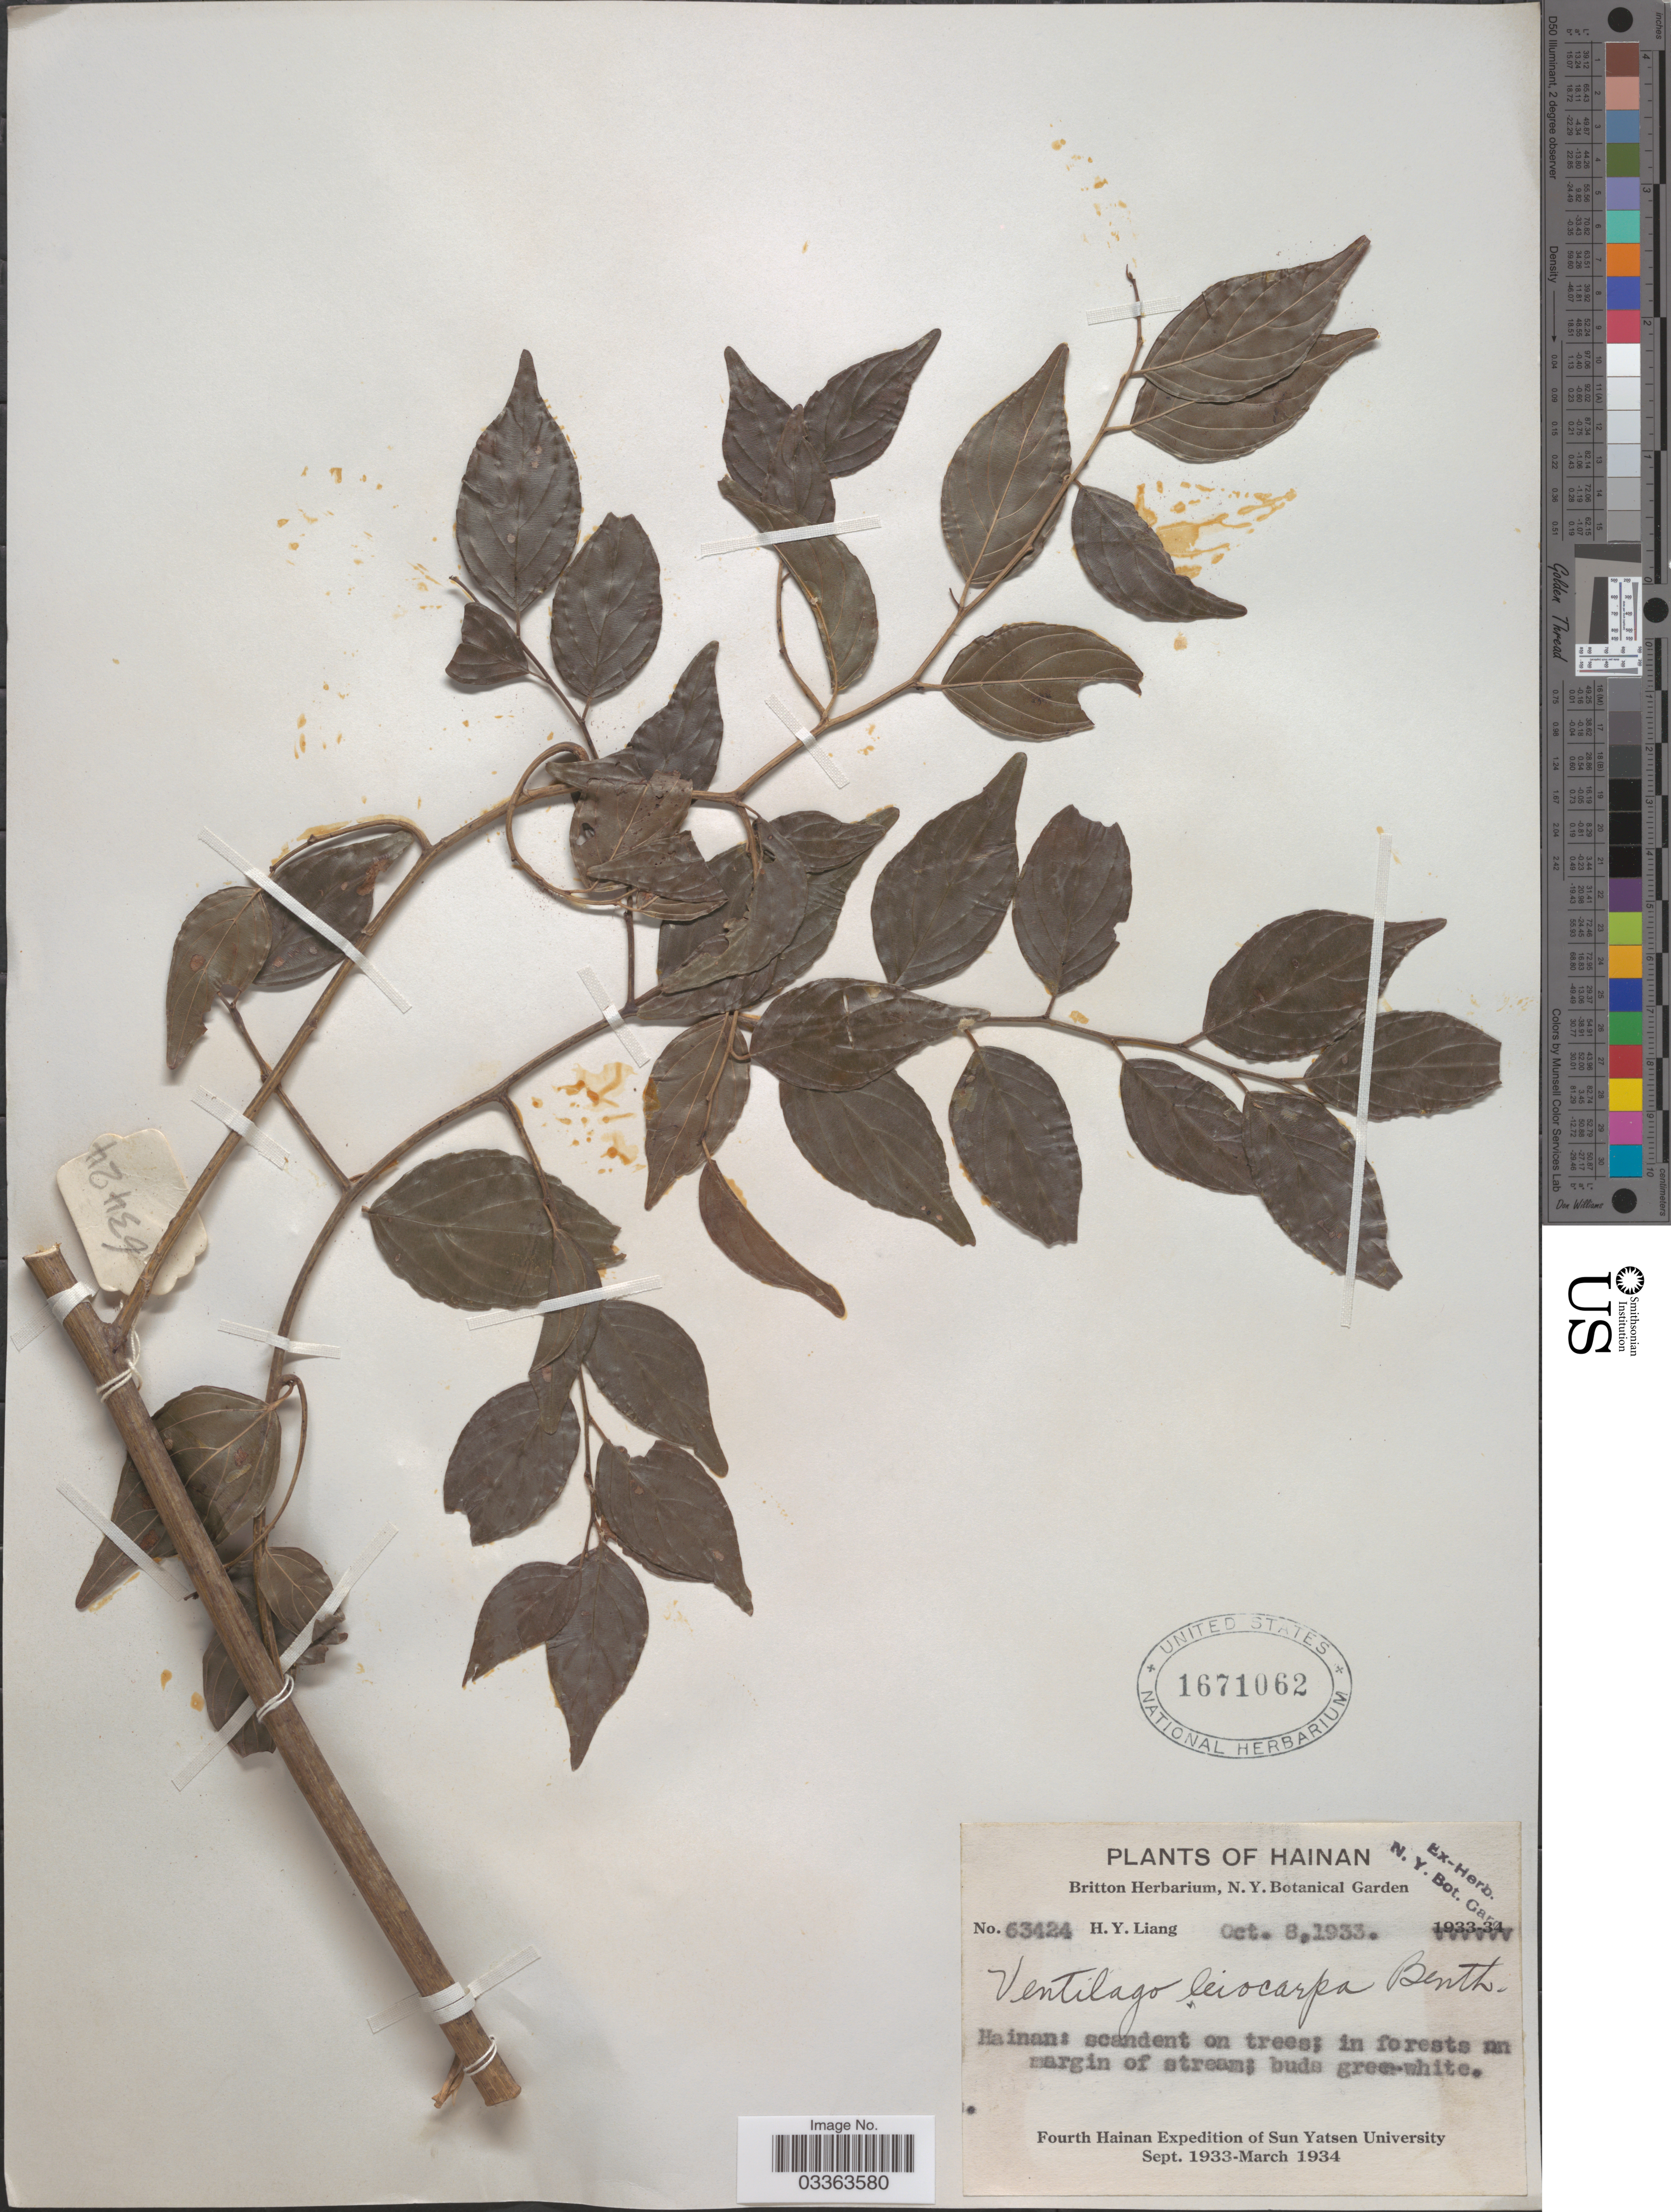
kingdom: Plantae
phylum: Tracheophyta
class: Magnoliopsida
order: Rosales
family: Rhamnaceae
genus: Ventilago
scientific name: Ventilago leiocarpa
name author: Benth.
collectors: H. Y. Liang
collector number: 63424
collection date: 1933-10-08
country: China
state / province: Hainan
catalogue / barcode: US 1671062